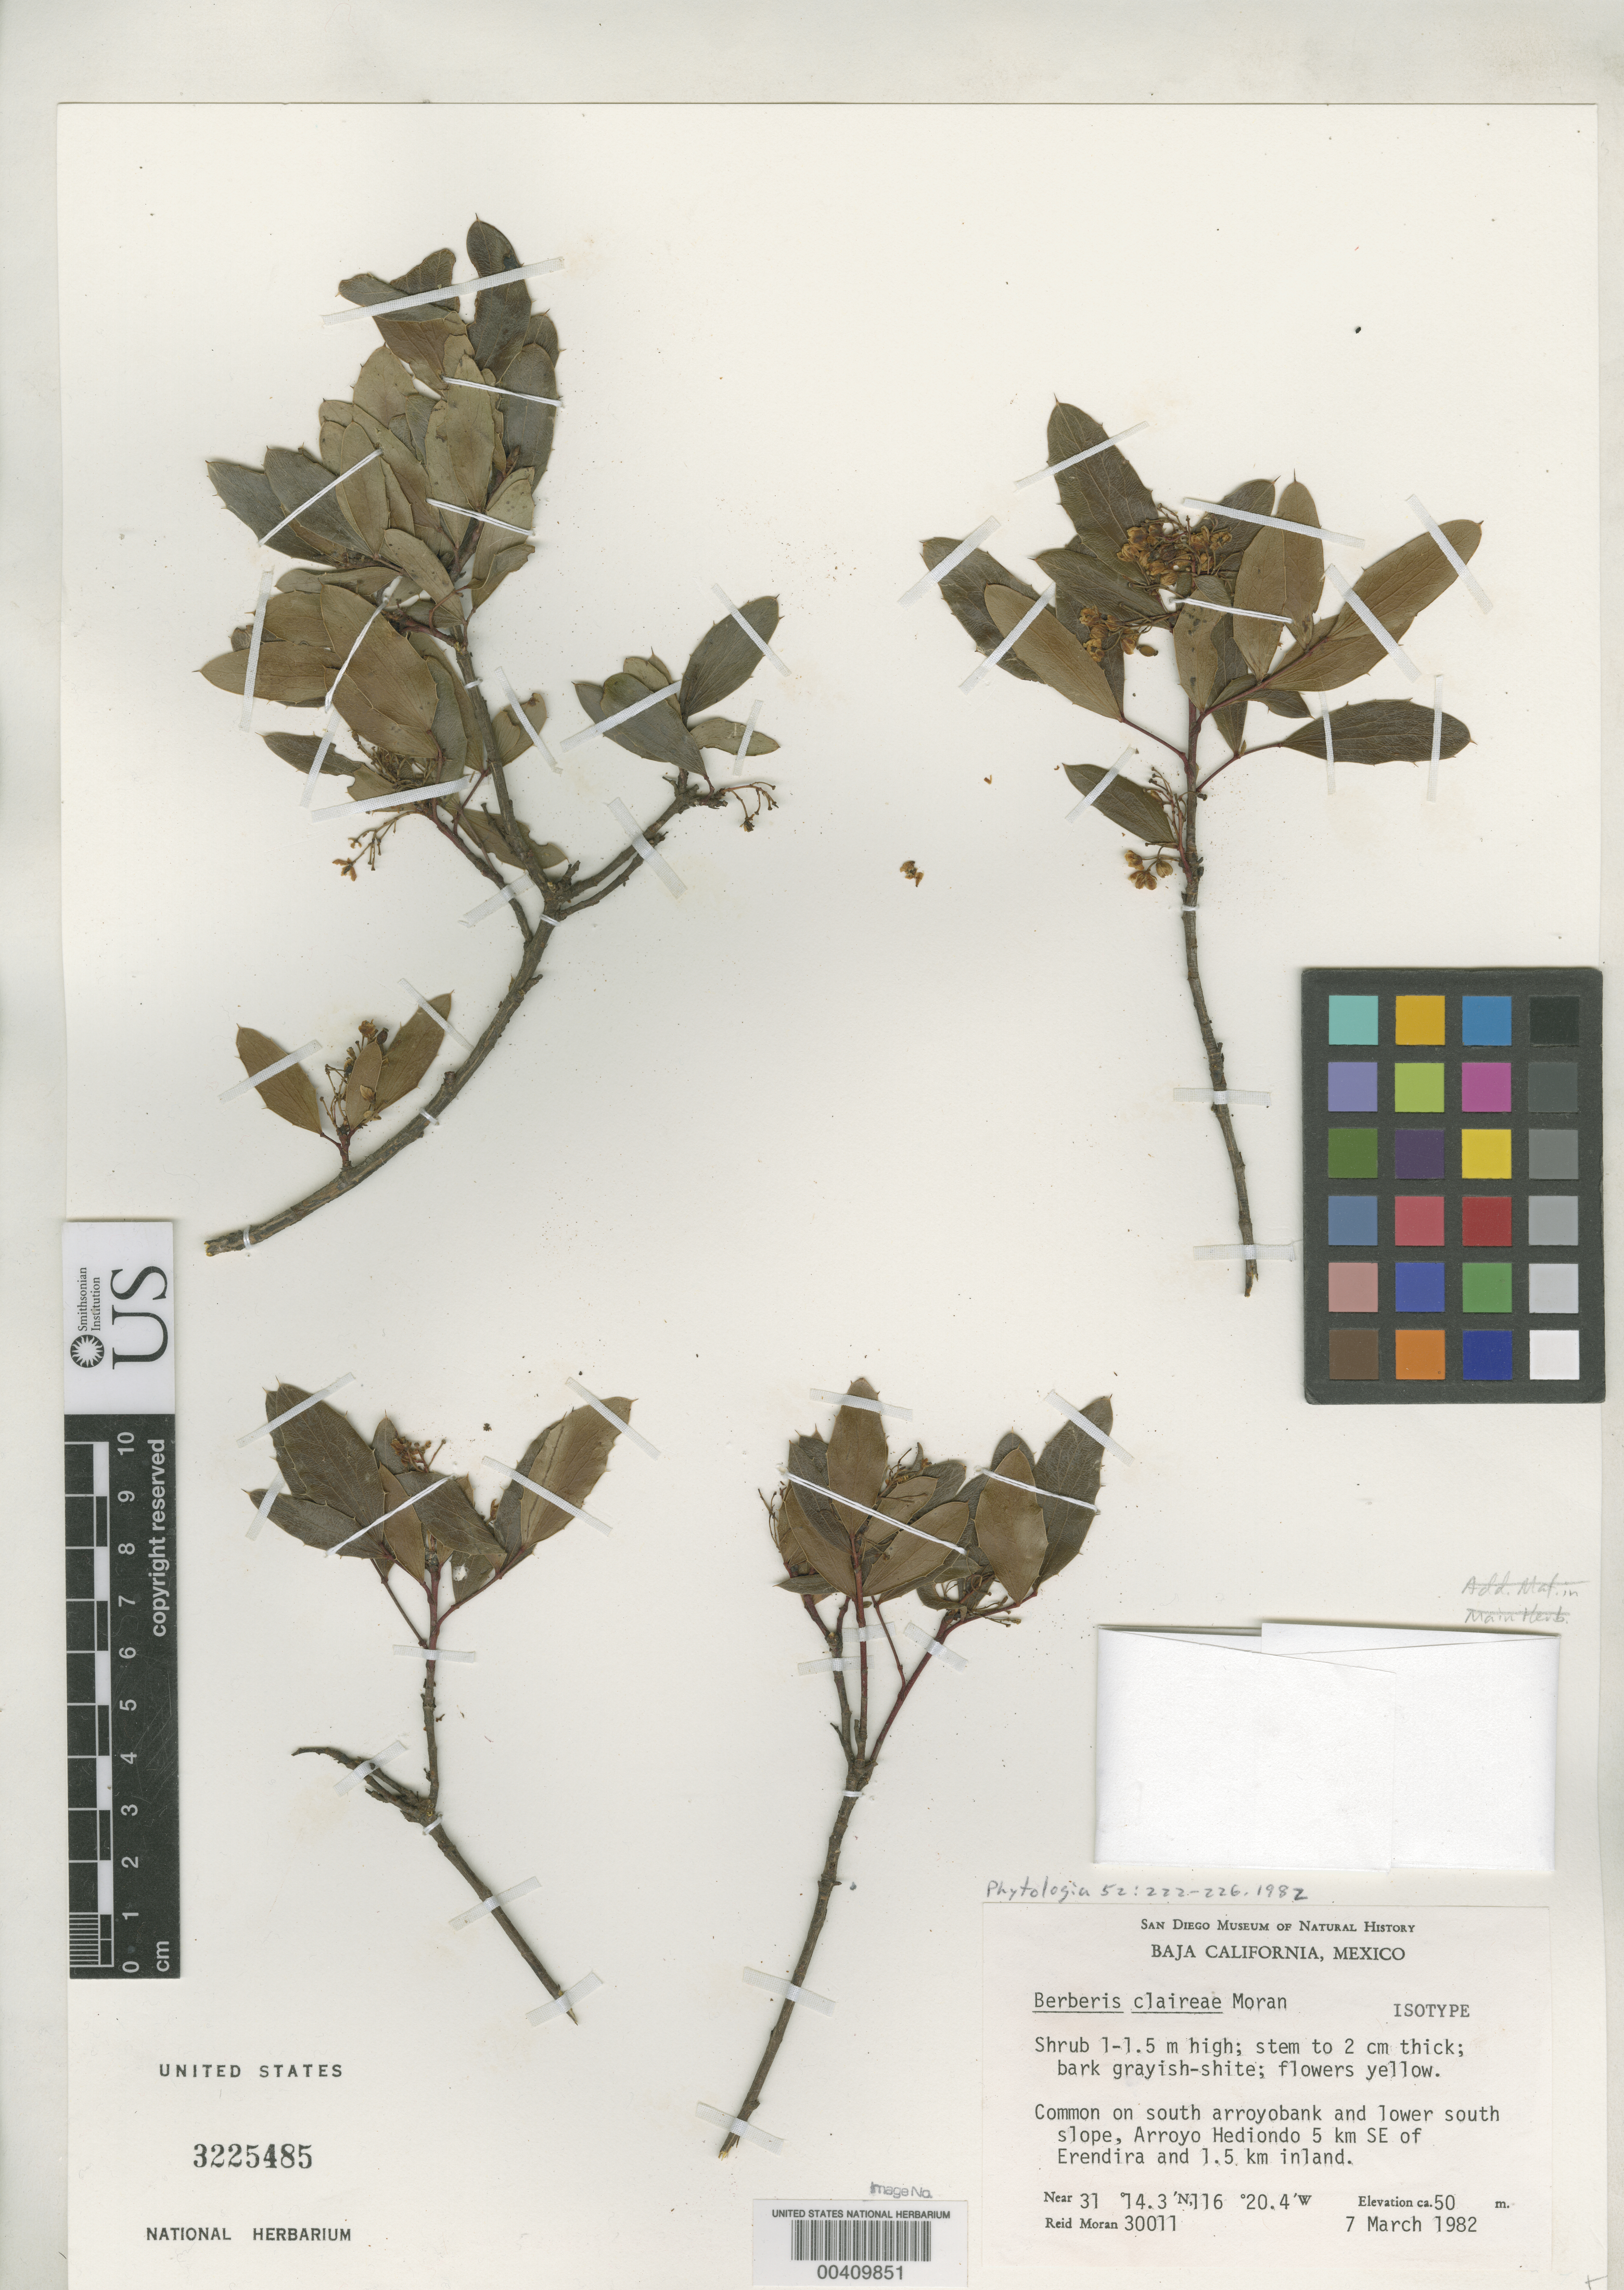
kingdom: Plantae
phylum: Tracheophyta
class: Magnoliopsida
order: Ranunculales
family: Berberidaceae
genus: Berberis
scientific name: Berberis claireae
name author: Moran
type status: Isotype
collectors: R. V. Moran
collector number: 30011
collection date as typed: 07 Mar 1982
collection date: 1982-03-07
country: Mexico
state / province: Baja California Norte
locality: Arroyo Hediondo 5 km SE of Erendira & 1.5 km inland.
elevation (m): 50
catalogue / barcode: US 3225485